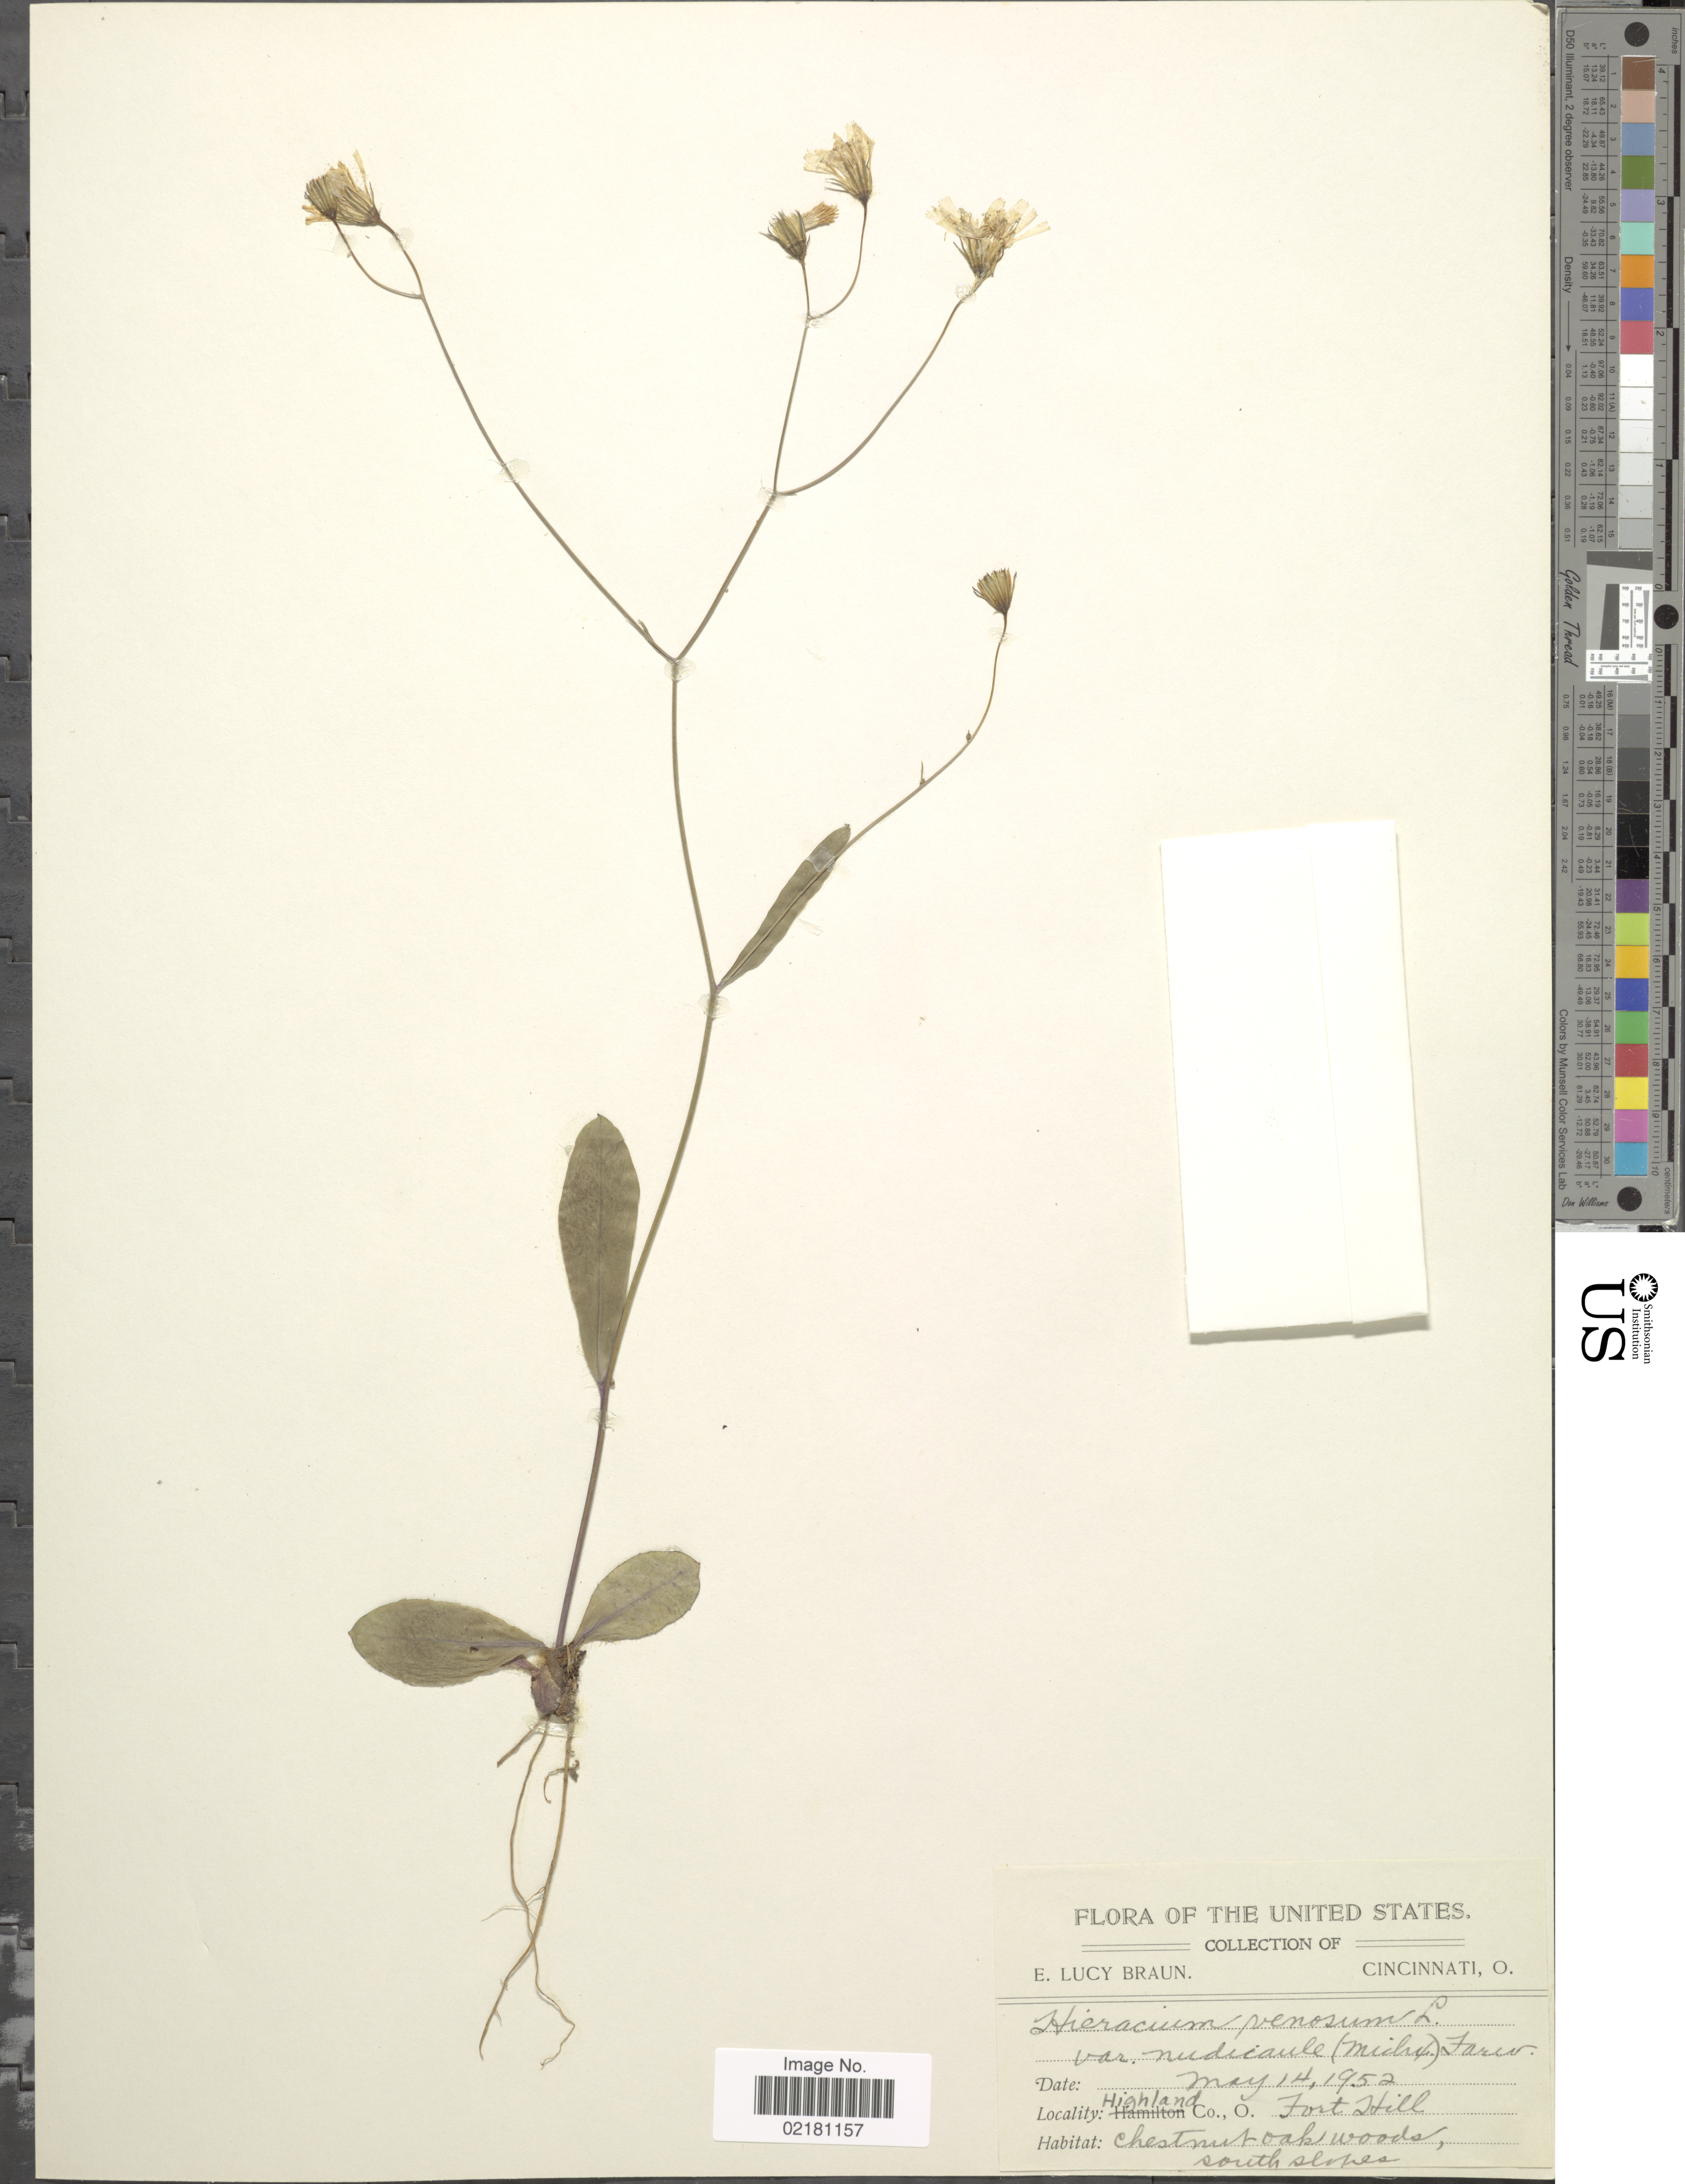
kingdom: Plantae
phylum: Tracheophyta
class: Magnoliopsida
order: Asterales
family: Asteraceae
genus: Hieracium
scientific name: Hieracium venosum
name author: L.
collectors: E. L. Braun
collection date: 1952-05-14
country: United States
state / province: Ohio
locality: Highland Co., O. Fort Hill